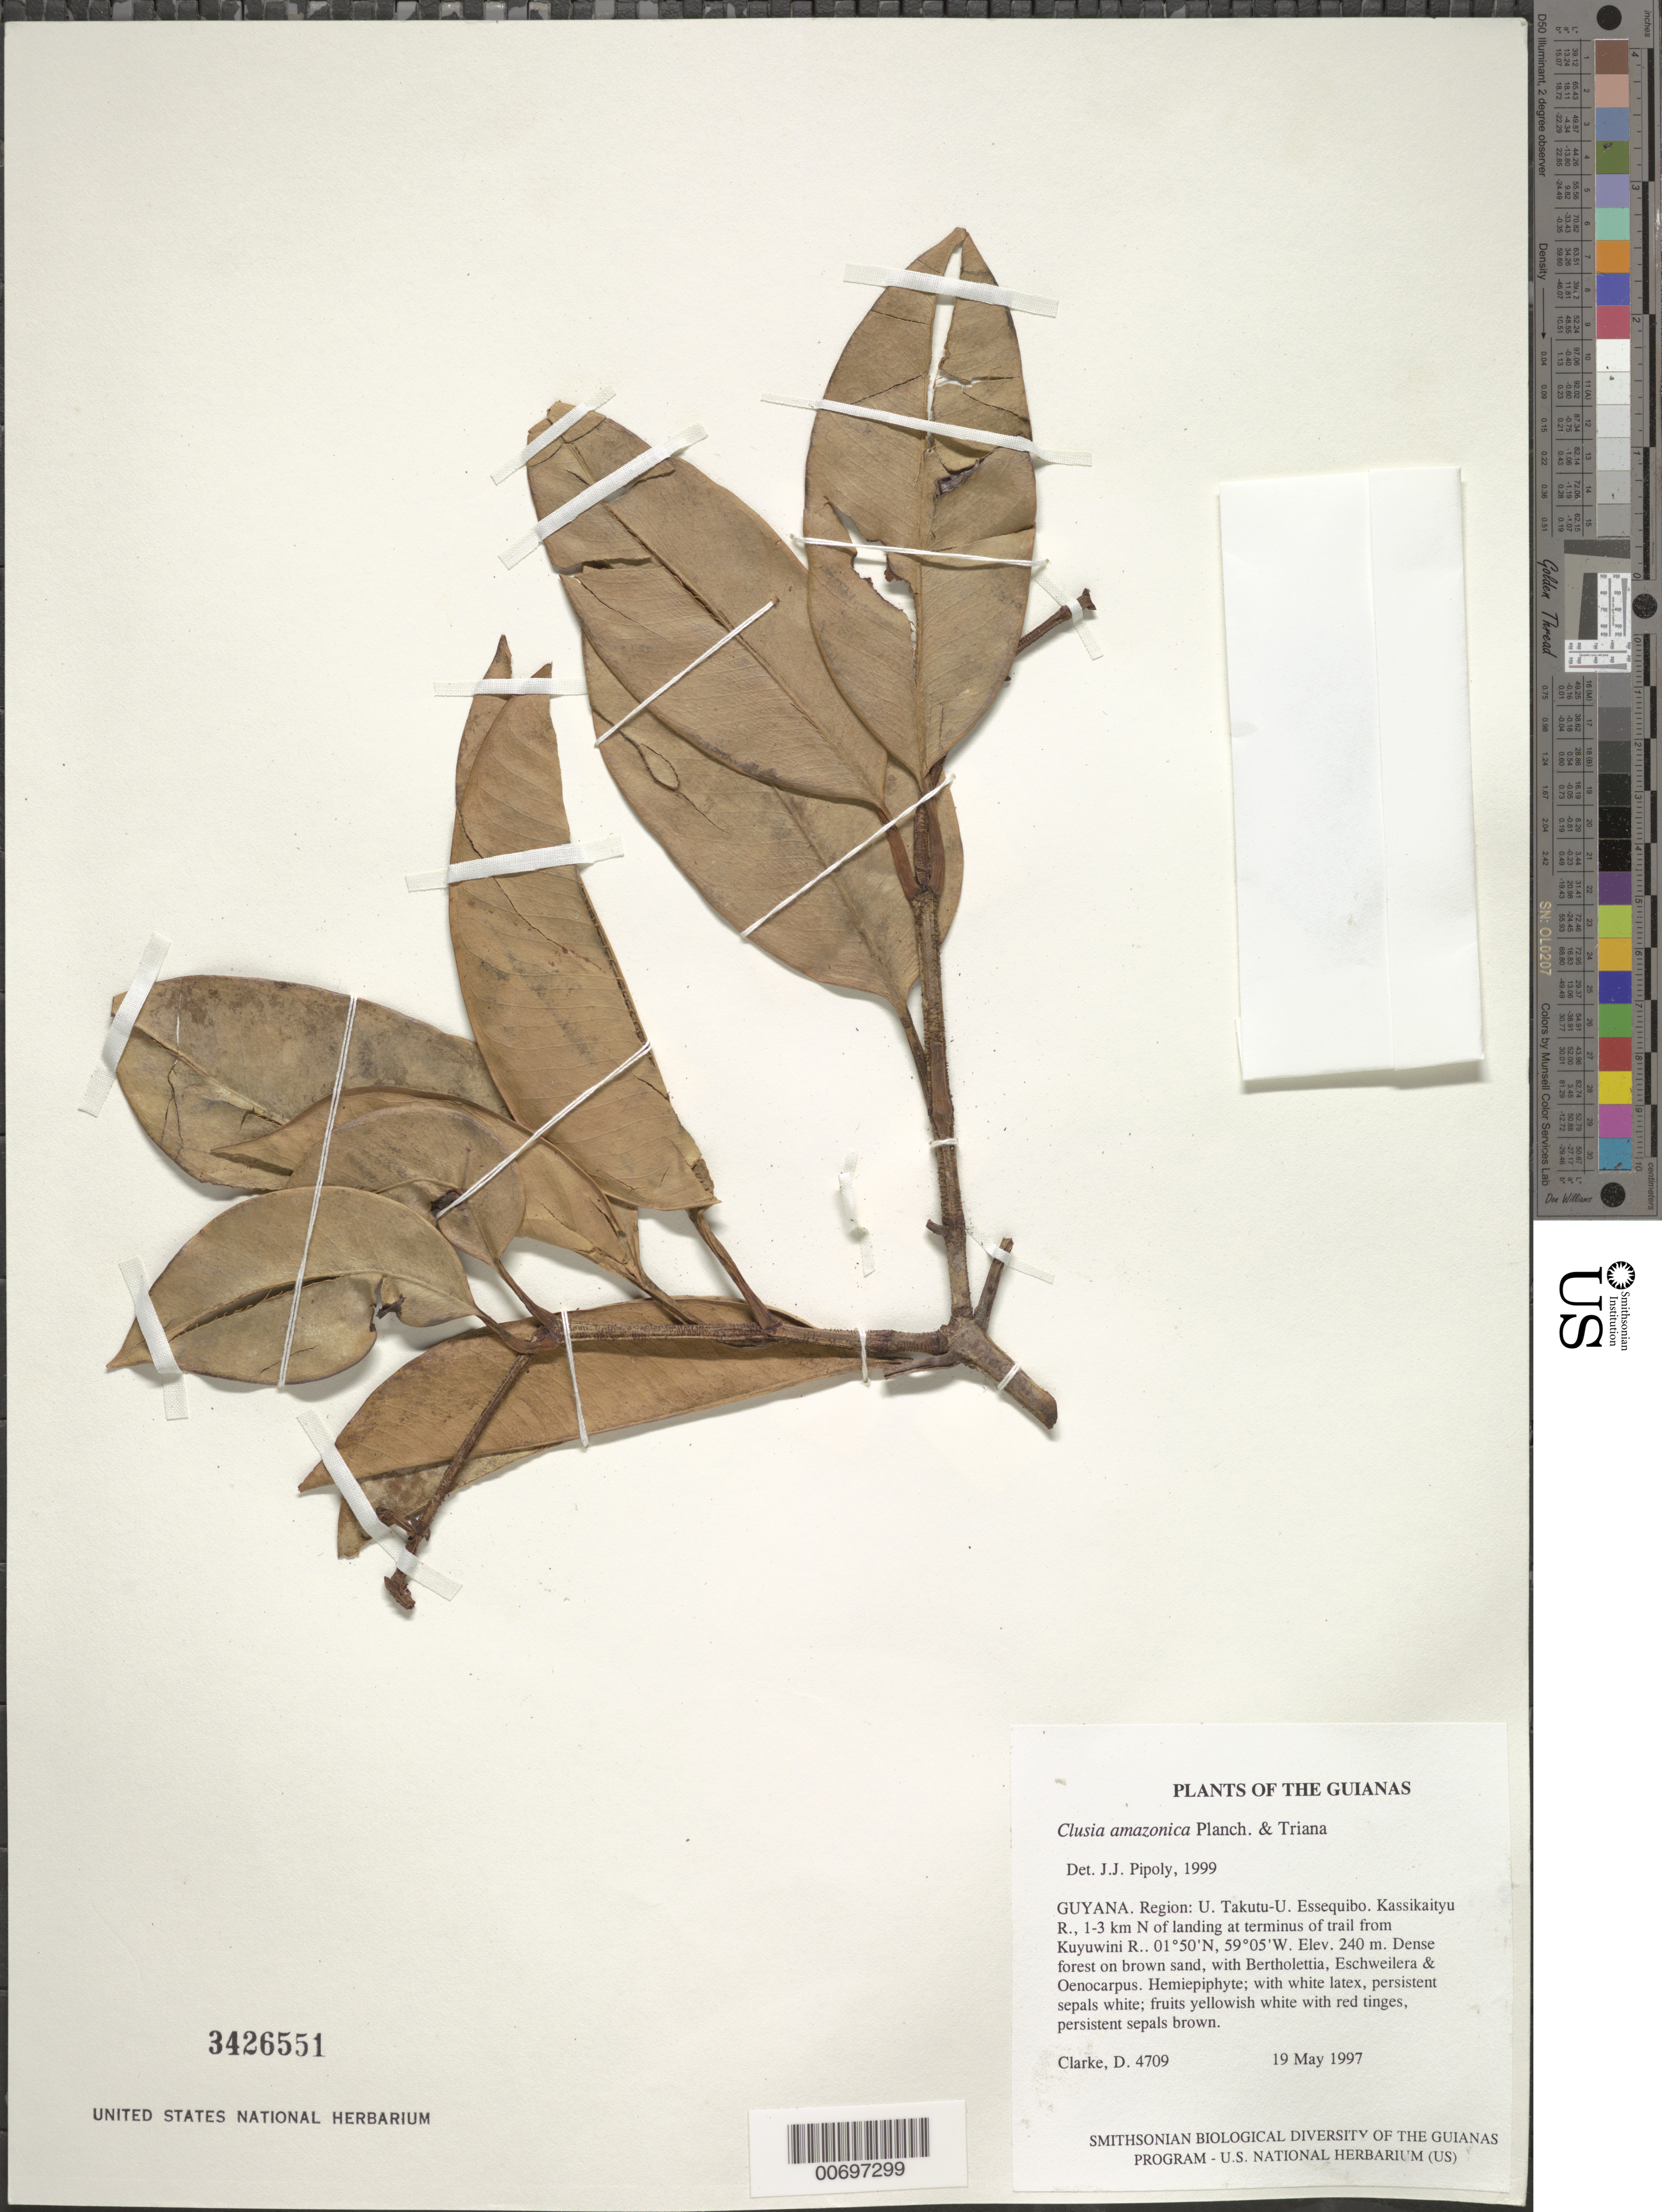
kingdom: Plantae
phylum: Tracheophyta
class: Magnoliopsida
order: Malpighiales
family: Clusiaceae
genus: Clusia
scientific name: Clusia amazonica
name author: Planch. & Triana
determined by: Pipoly, J. J., III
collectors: H. D. Clarke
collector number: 4709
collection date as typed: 19 May 1997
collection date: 1997-05-19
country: Guyana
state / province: U. Takutu-U. Essequibo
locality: Kassikaityu R., 1-3 km N of landing at terminus of trail from Kuyuwini R.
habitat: Dense forest on brown sand, with Bertholettia, Eschweilera & Oenocarpus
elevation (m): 240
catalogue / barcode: US 3426551